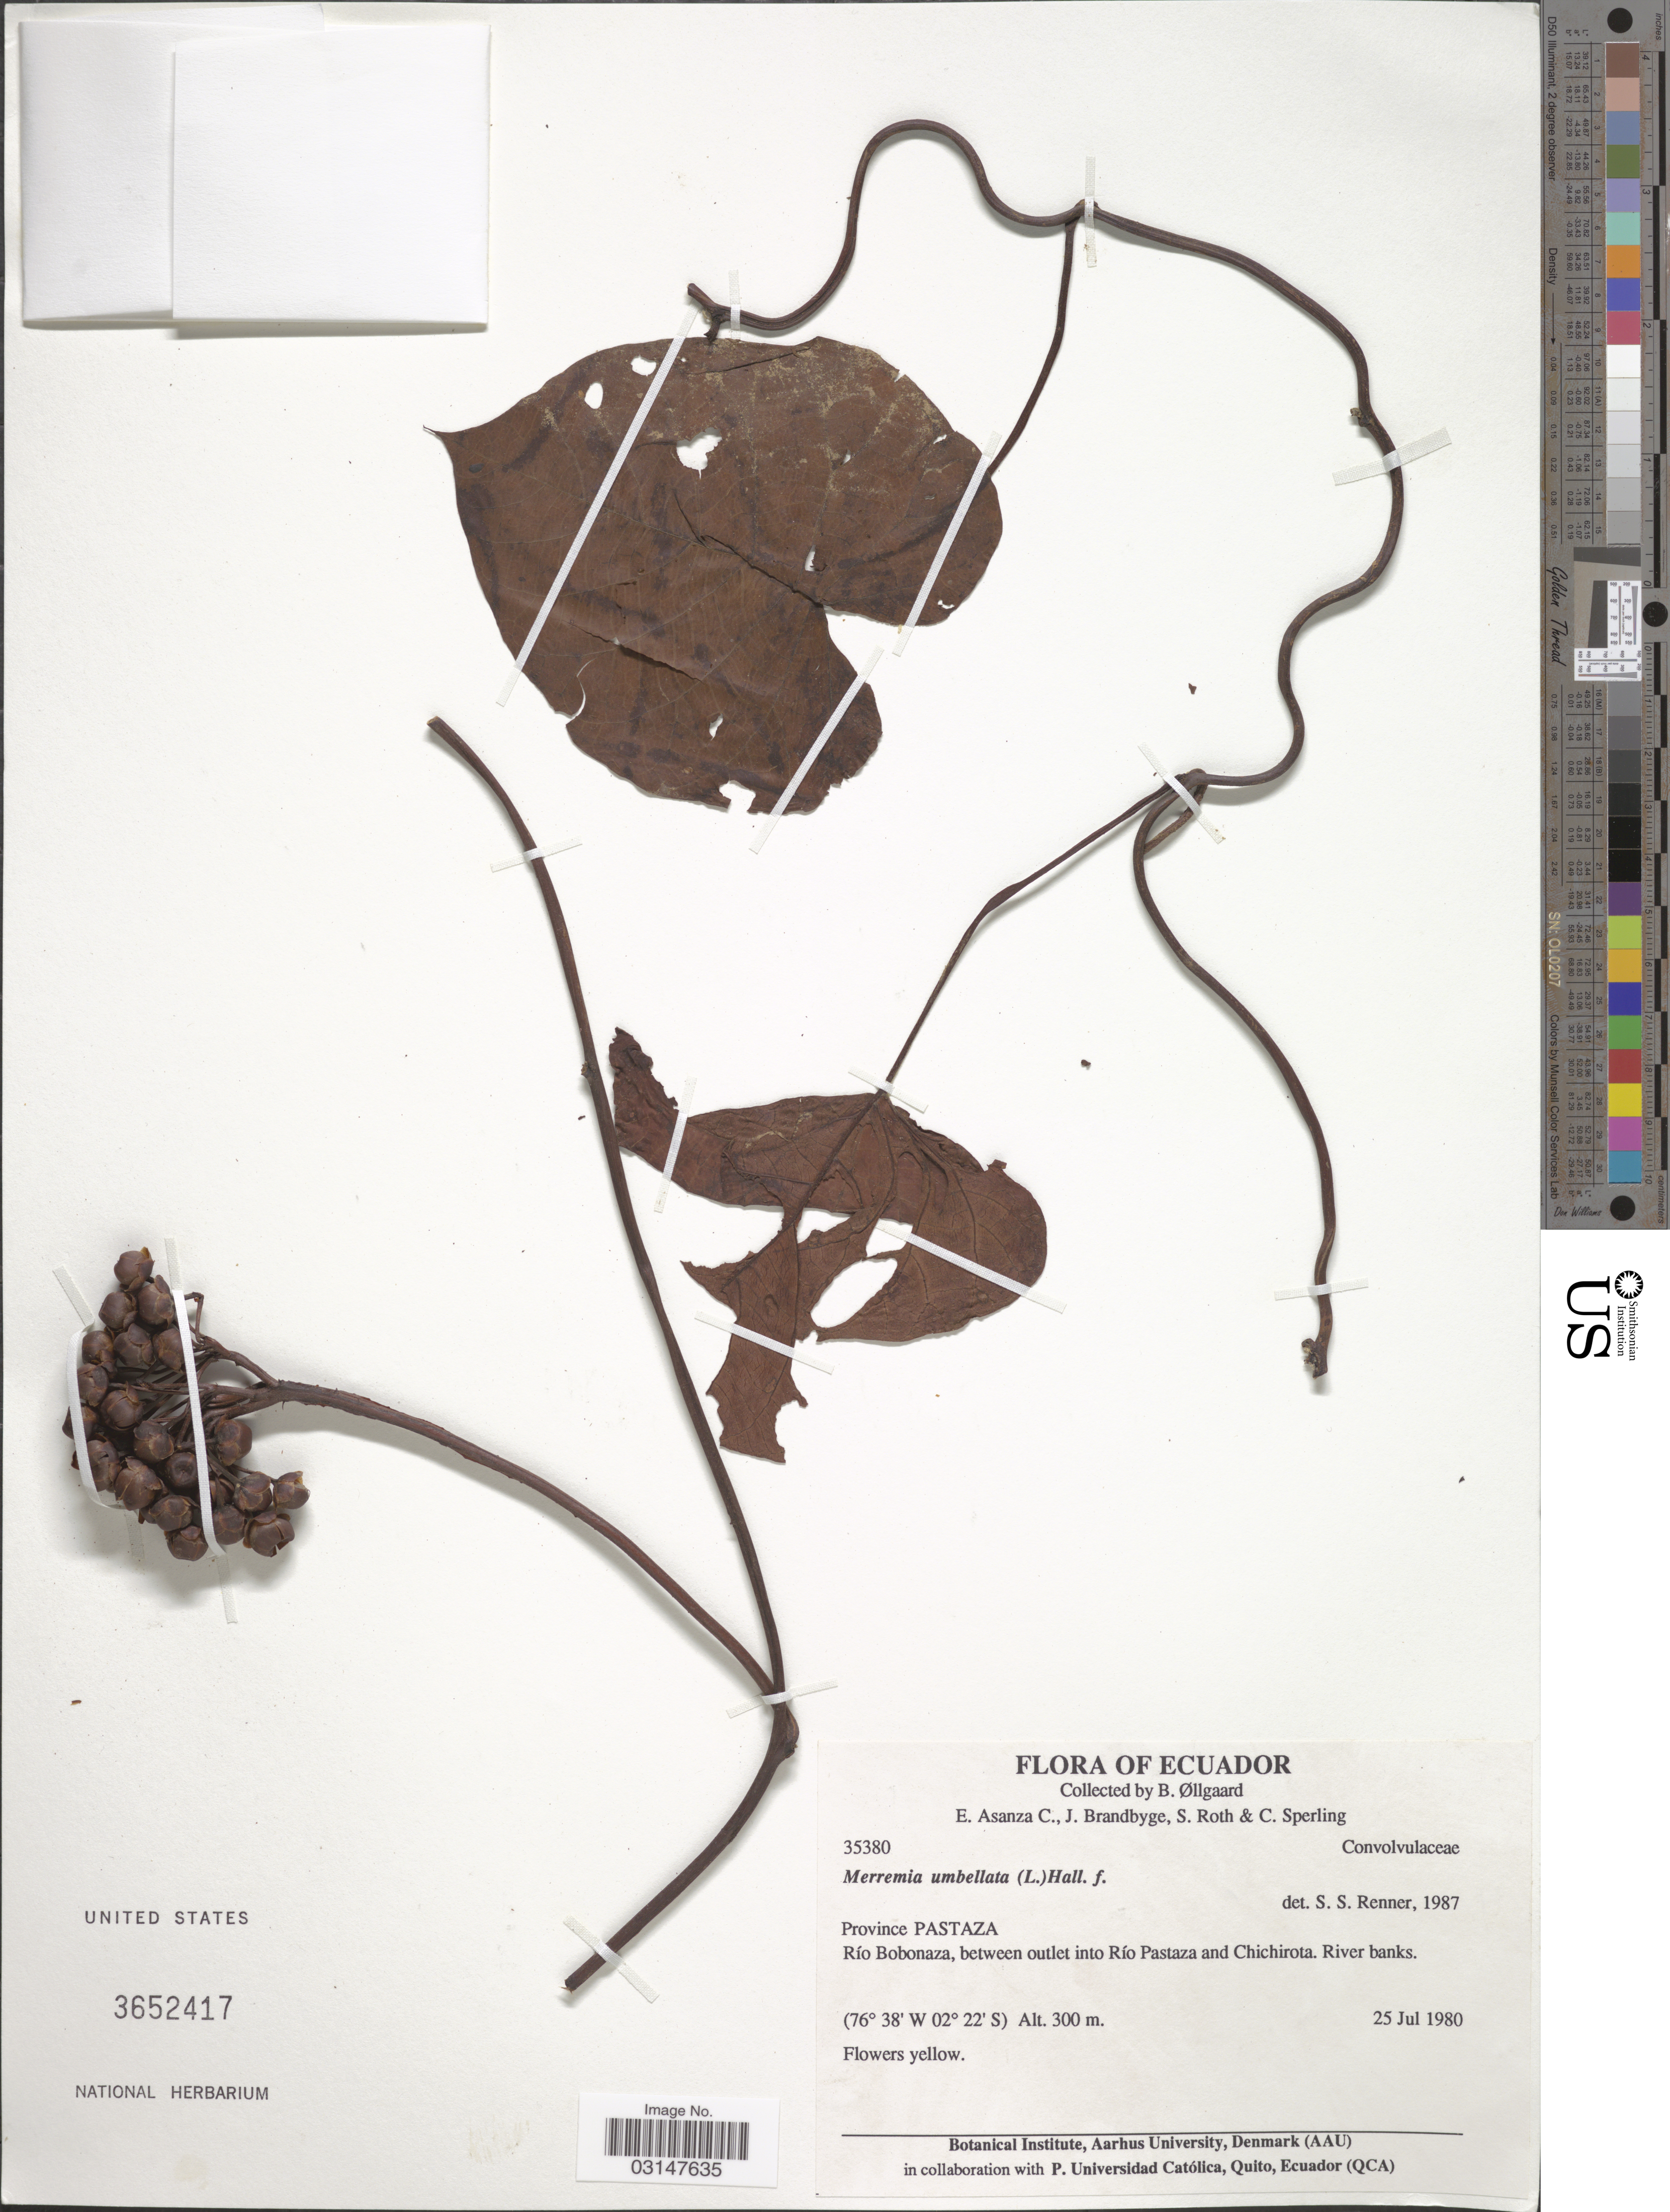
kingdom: Plantae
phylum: Tracheophyta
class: Magnoliopsida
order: Solanales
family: Convolvulaceae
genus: Camonea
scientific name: Camonea umbellata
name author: (L.) A. R. Simões & Staples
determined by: Strong, Mark T., (BOT), Smithsonian Institution - National Museum of Natural History (UNITED STATES)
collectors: B. Øllgaard, E. Asanza, J. Brandbyge, S. Roth & C. Sperling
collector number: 35380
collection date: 1980-07-25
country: Ecuador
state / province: Pastaza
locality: Río Bobonaza, between outlet into Río Pastaza and Chichirota.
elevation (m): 300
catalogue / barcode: US 3652417